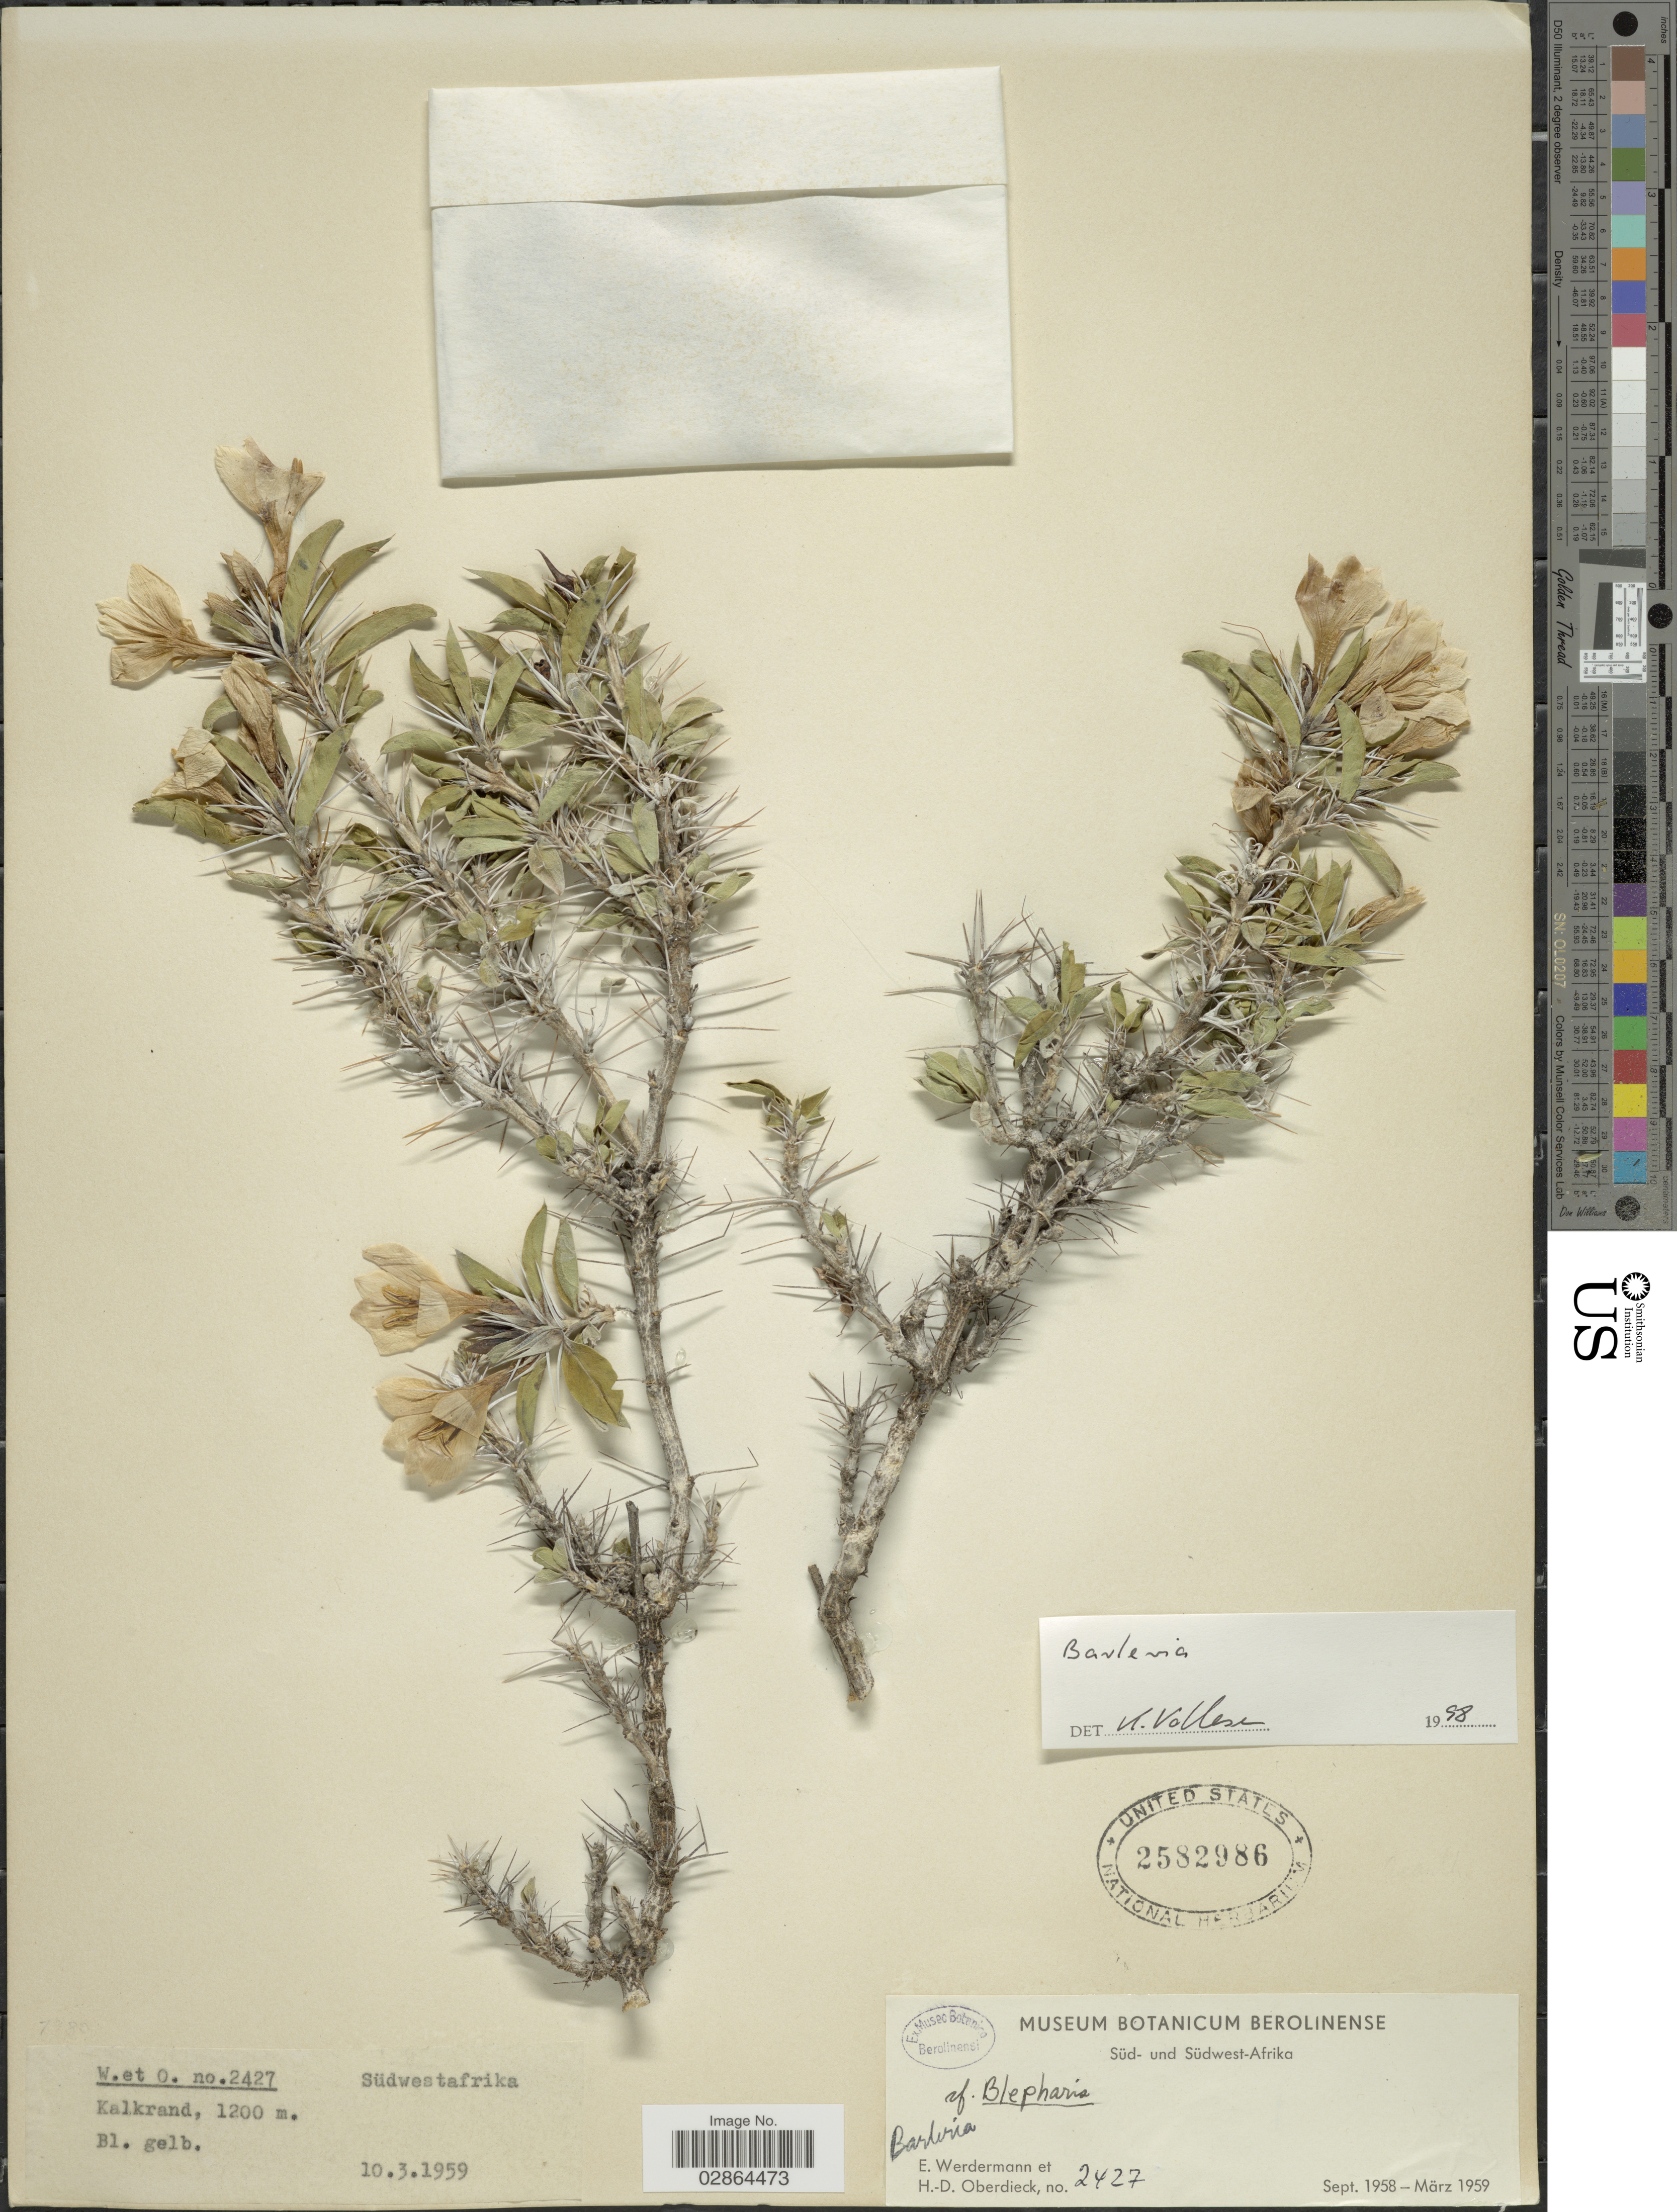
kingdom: Plantae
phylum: Tracheophyta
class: Magnoliopsida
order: Lamiales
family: Acanthaceae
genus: Barleria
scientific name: Barleria sp.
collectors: E. Werdermann & H. Oberdieck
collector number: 2427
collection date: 1958-09/1959-03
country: Namibia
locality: Süd- und Südwest- Afrika. Kalkrand.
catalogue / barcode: US 2582986